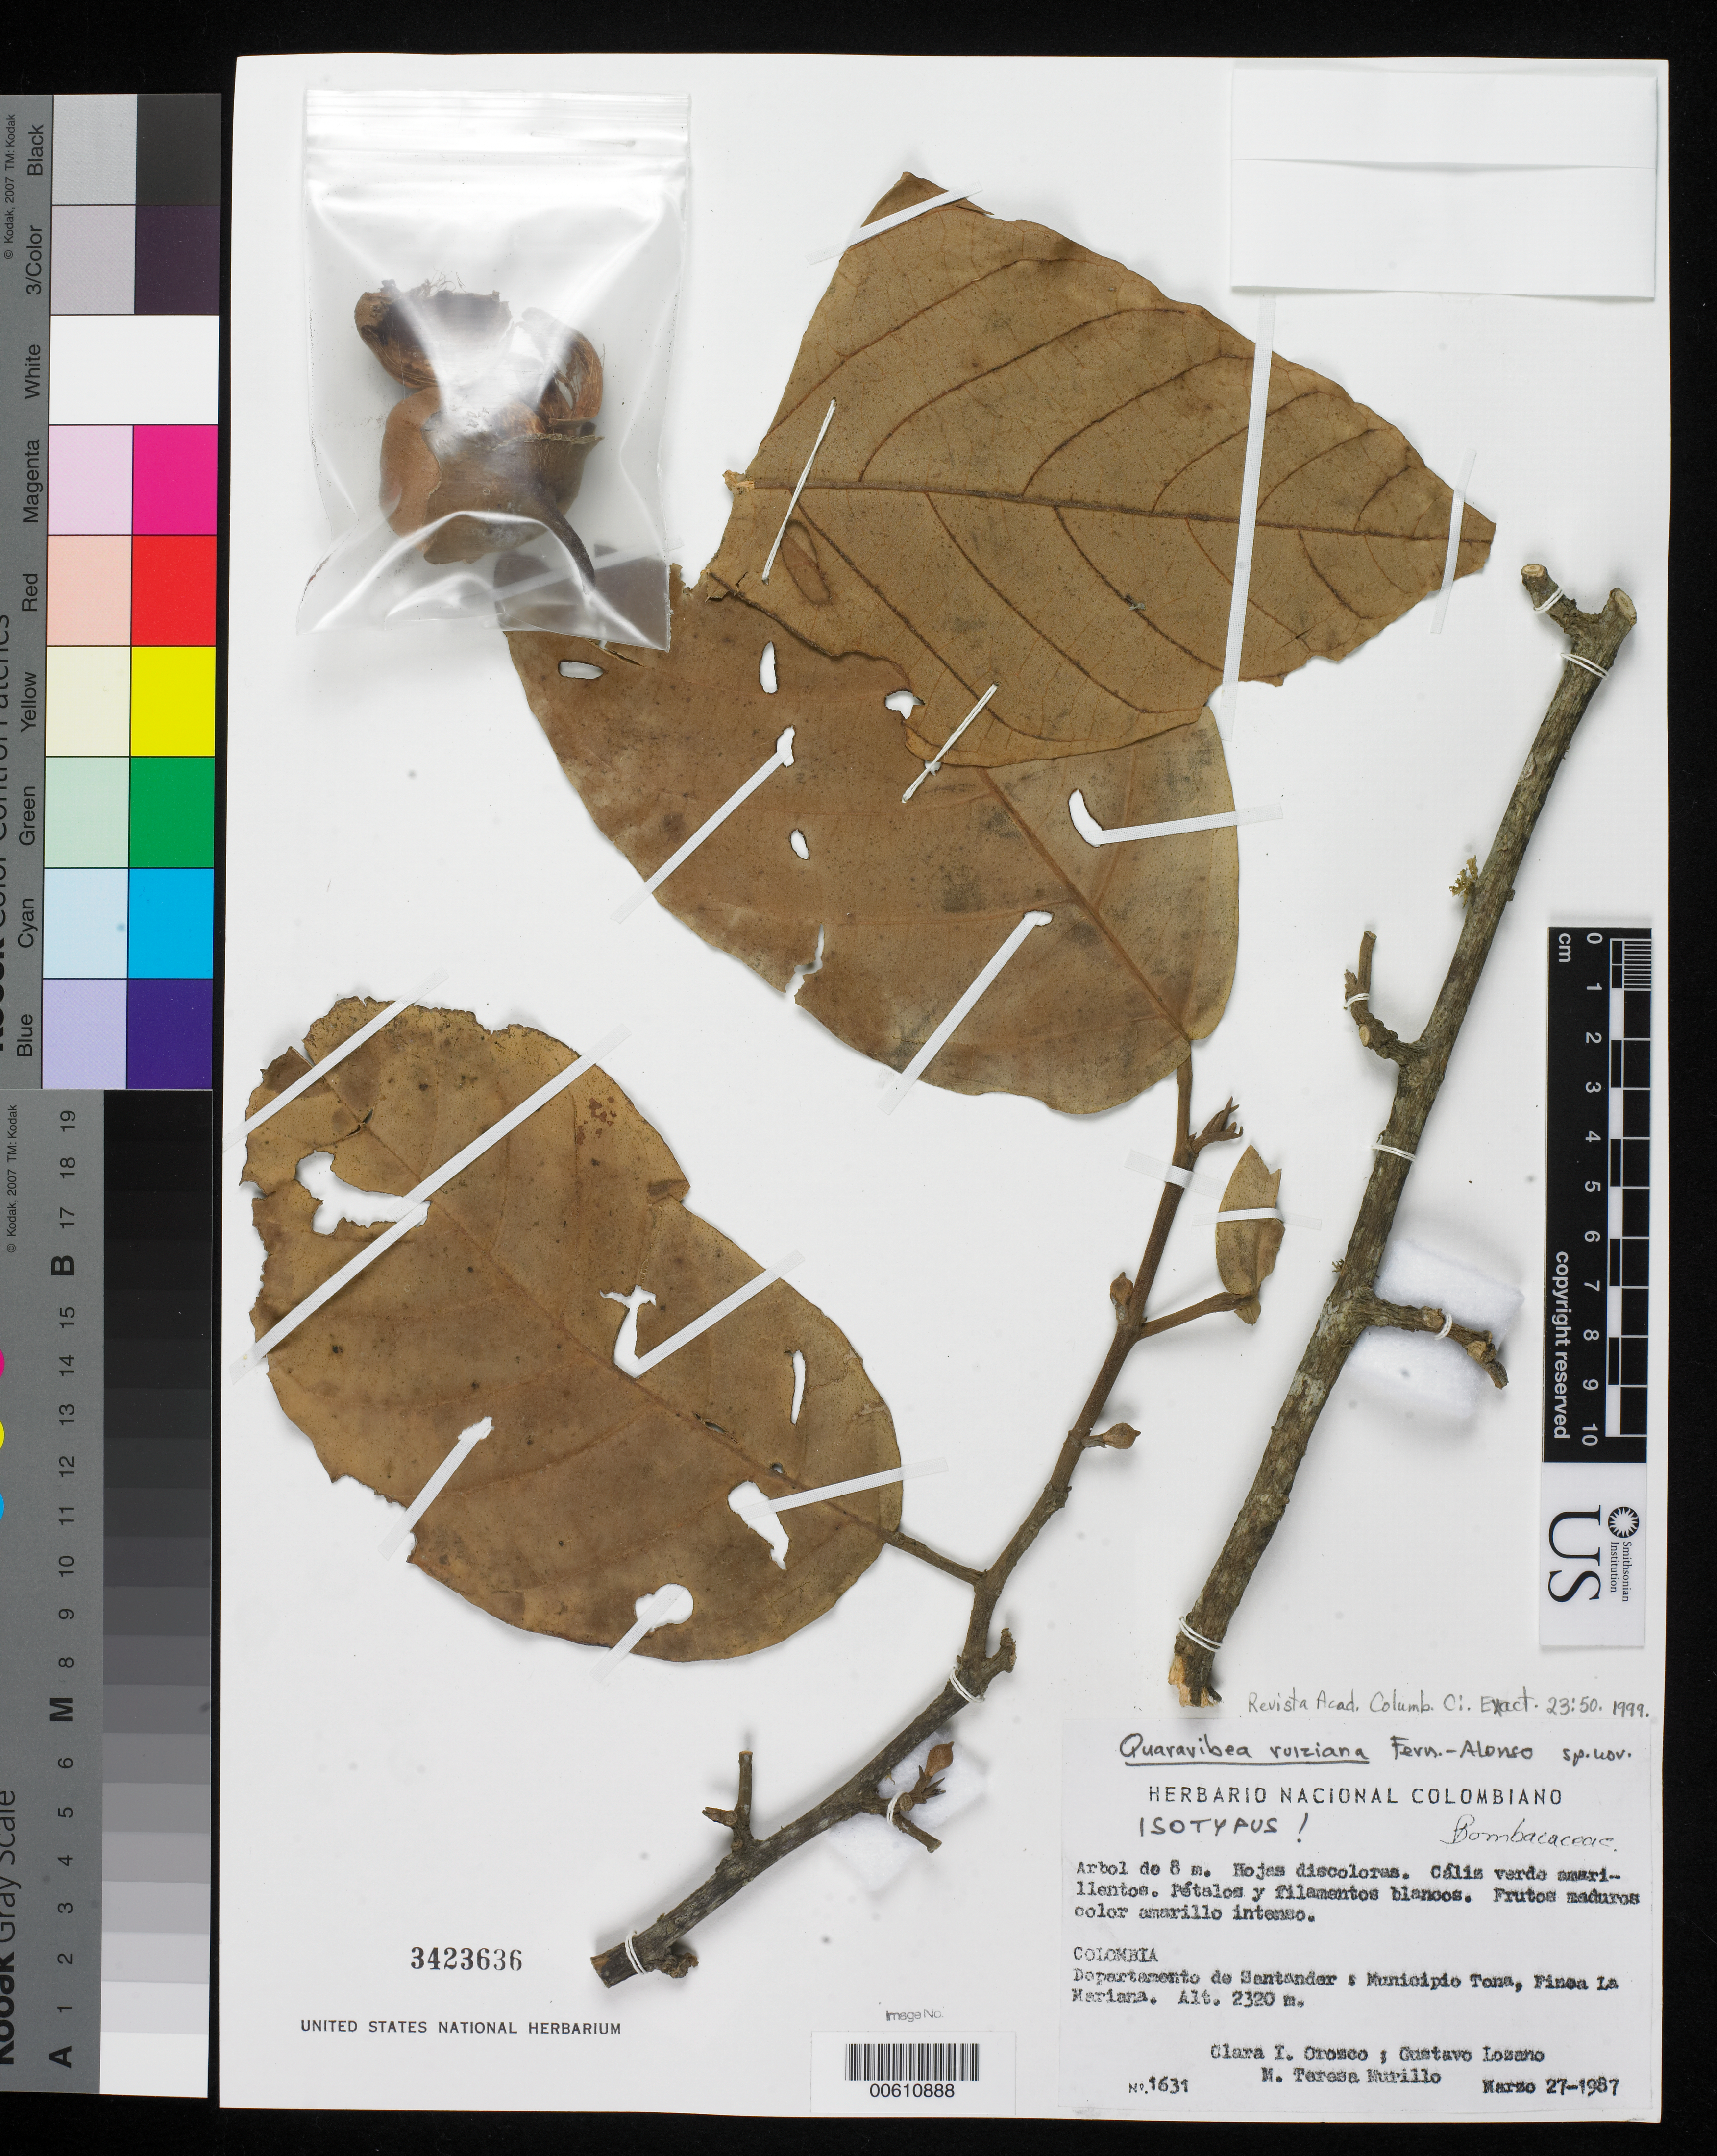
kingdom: Plantae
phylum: Tracheophyta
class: Magnoliopsida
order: Malvales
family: Malvaceae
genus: Quararibea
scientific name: Quararibea ruiziana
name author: Fern. Alonso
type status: Isotype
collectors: C. I. Orozco, G. Lozeno & M. Murillo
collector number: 1631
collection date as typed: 27 Mar 1987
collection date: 1987-03-27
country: Colombia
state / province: Santander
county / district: Tona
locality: Finca La Mariana.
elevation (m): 2320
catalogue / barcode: US 3423636